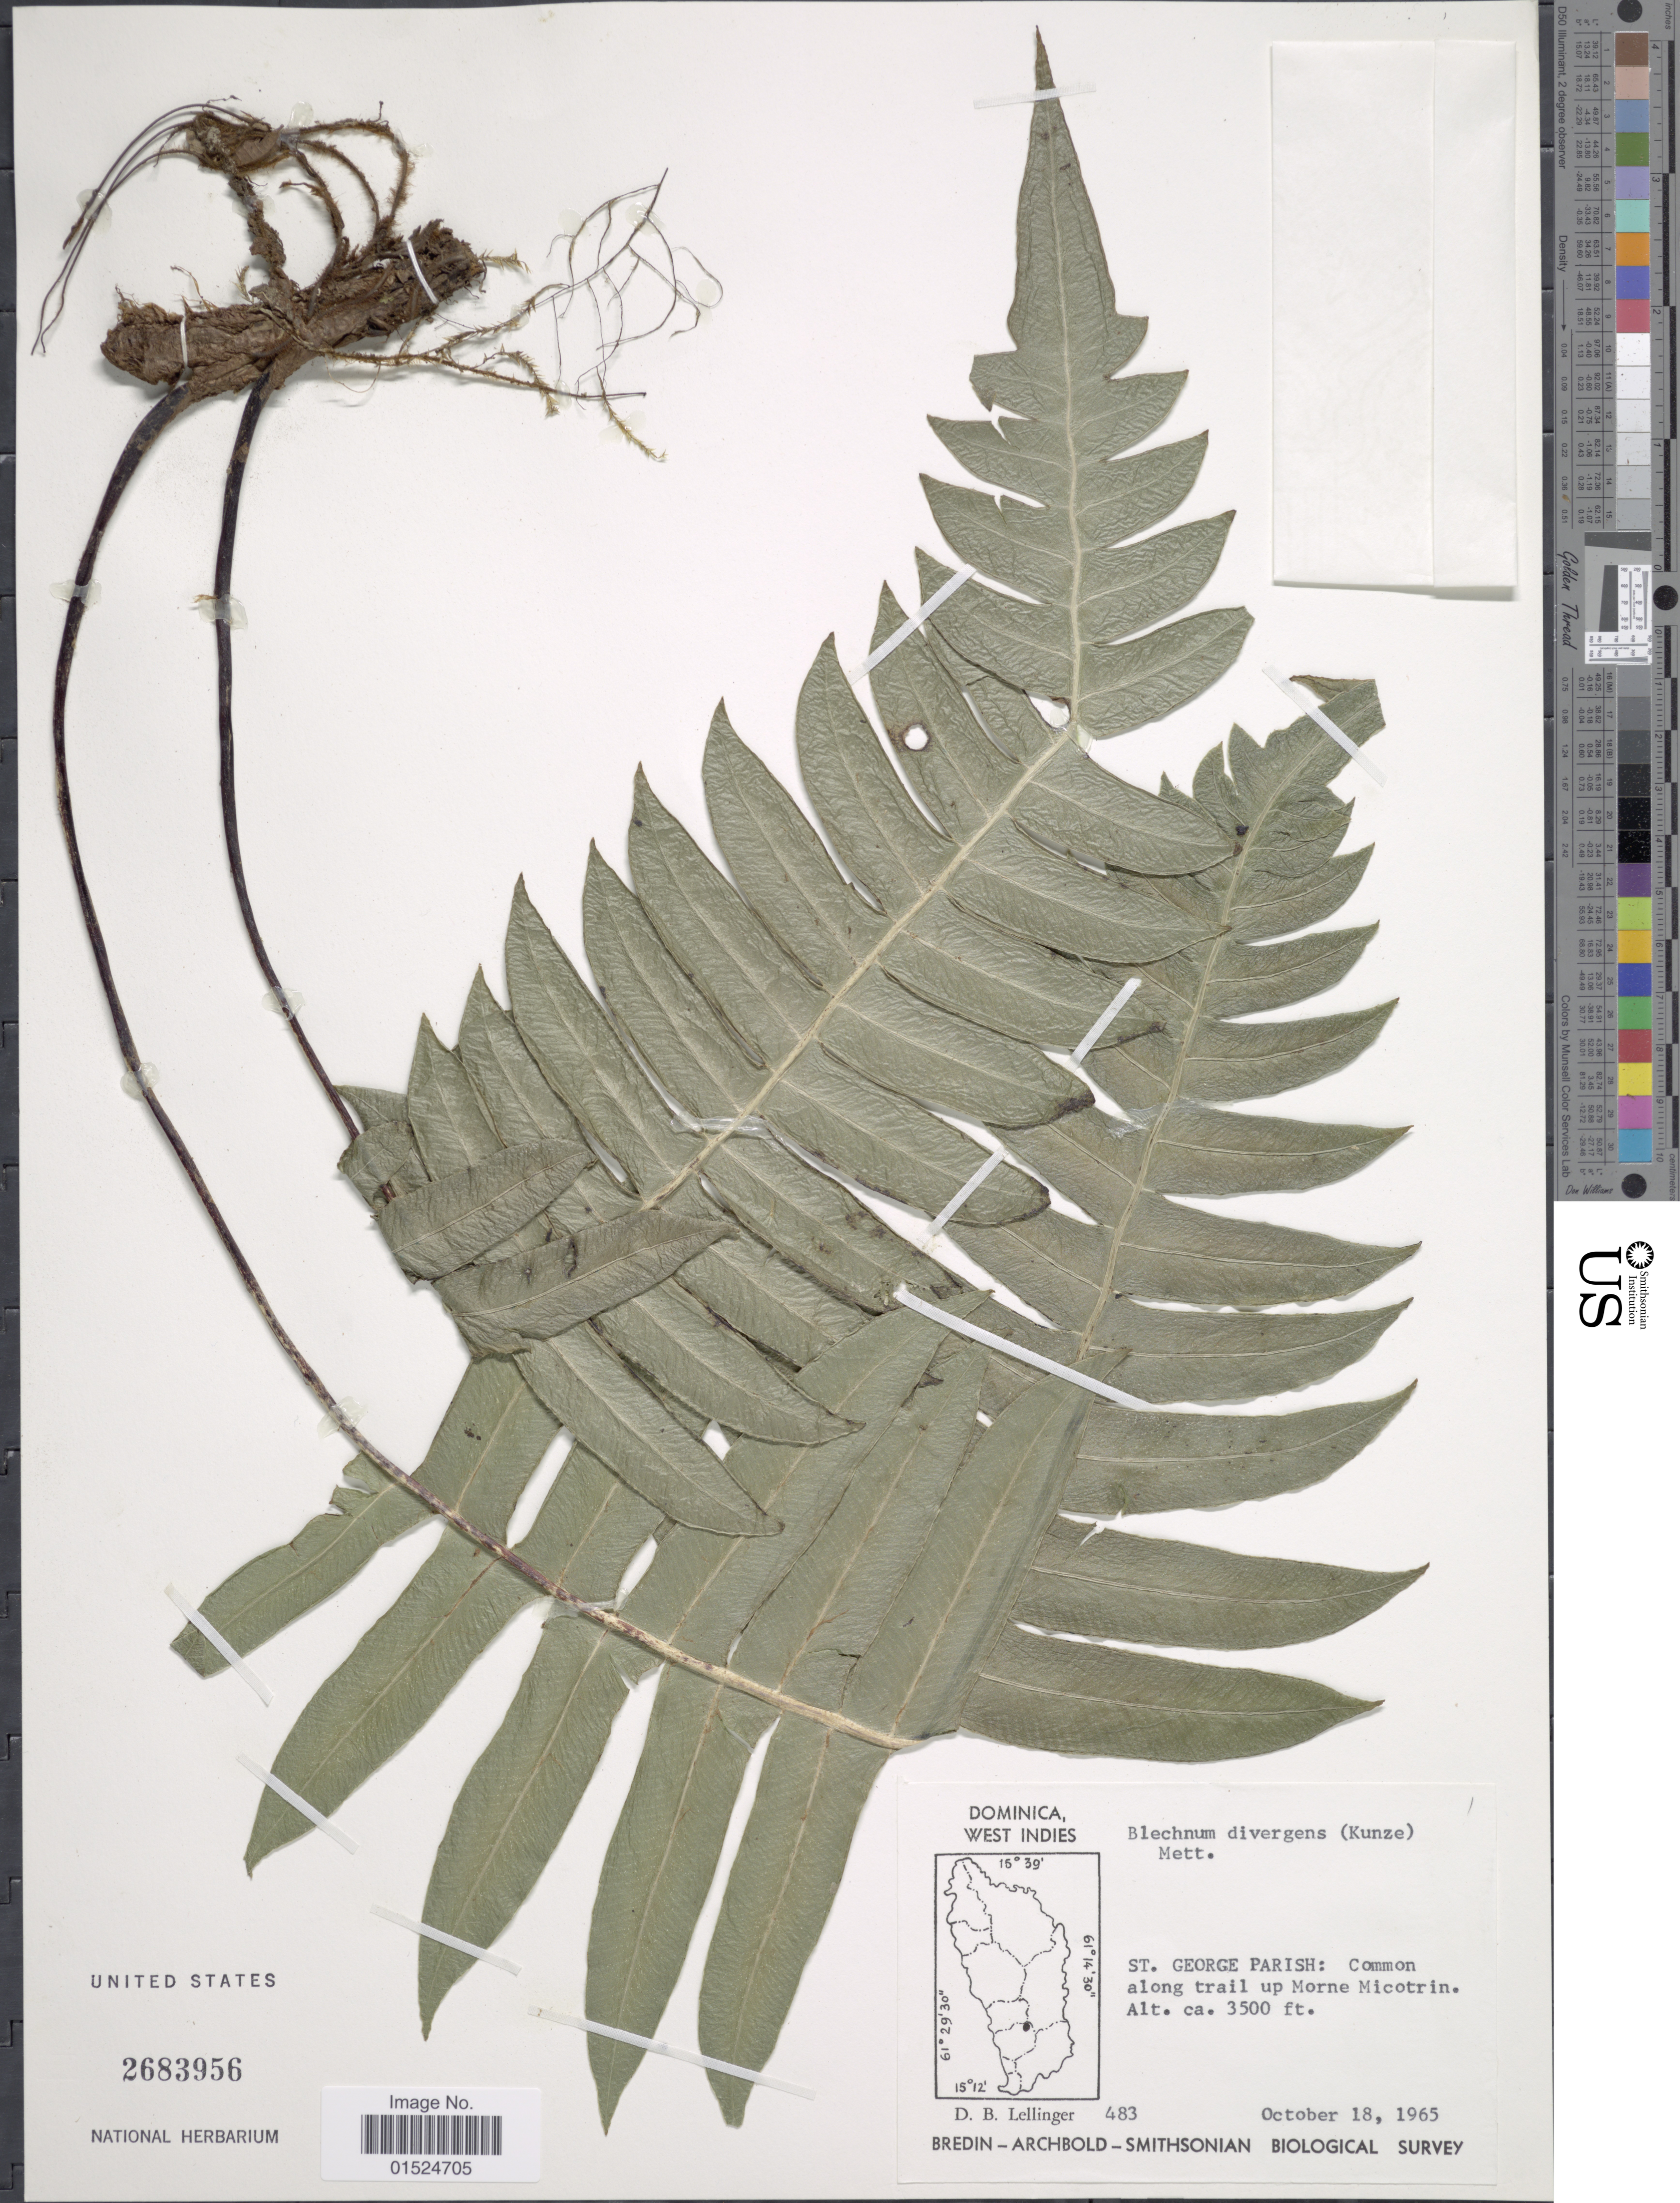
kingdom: Plantae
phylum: Tracheophyta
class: Polypodiopsida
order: Polypodiales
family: Blechnaceae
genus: Blechnum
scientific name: Blechnum divergens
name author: (Kunze) Mett.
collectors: D. B. Lellinger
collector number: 483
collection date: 1965-10-18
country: Dominica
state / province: St. George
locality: West Indies, St. George Parish: Common along trail up Morne Micotrin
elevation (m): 1067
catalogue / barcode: US 2683956